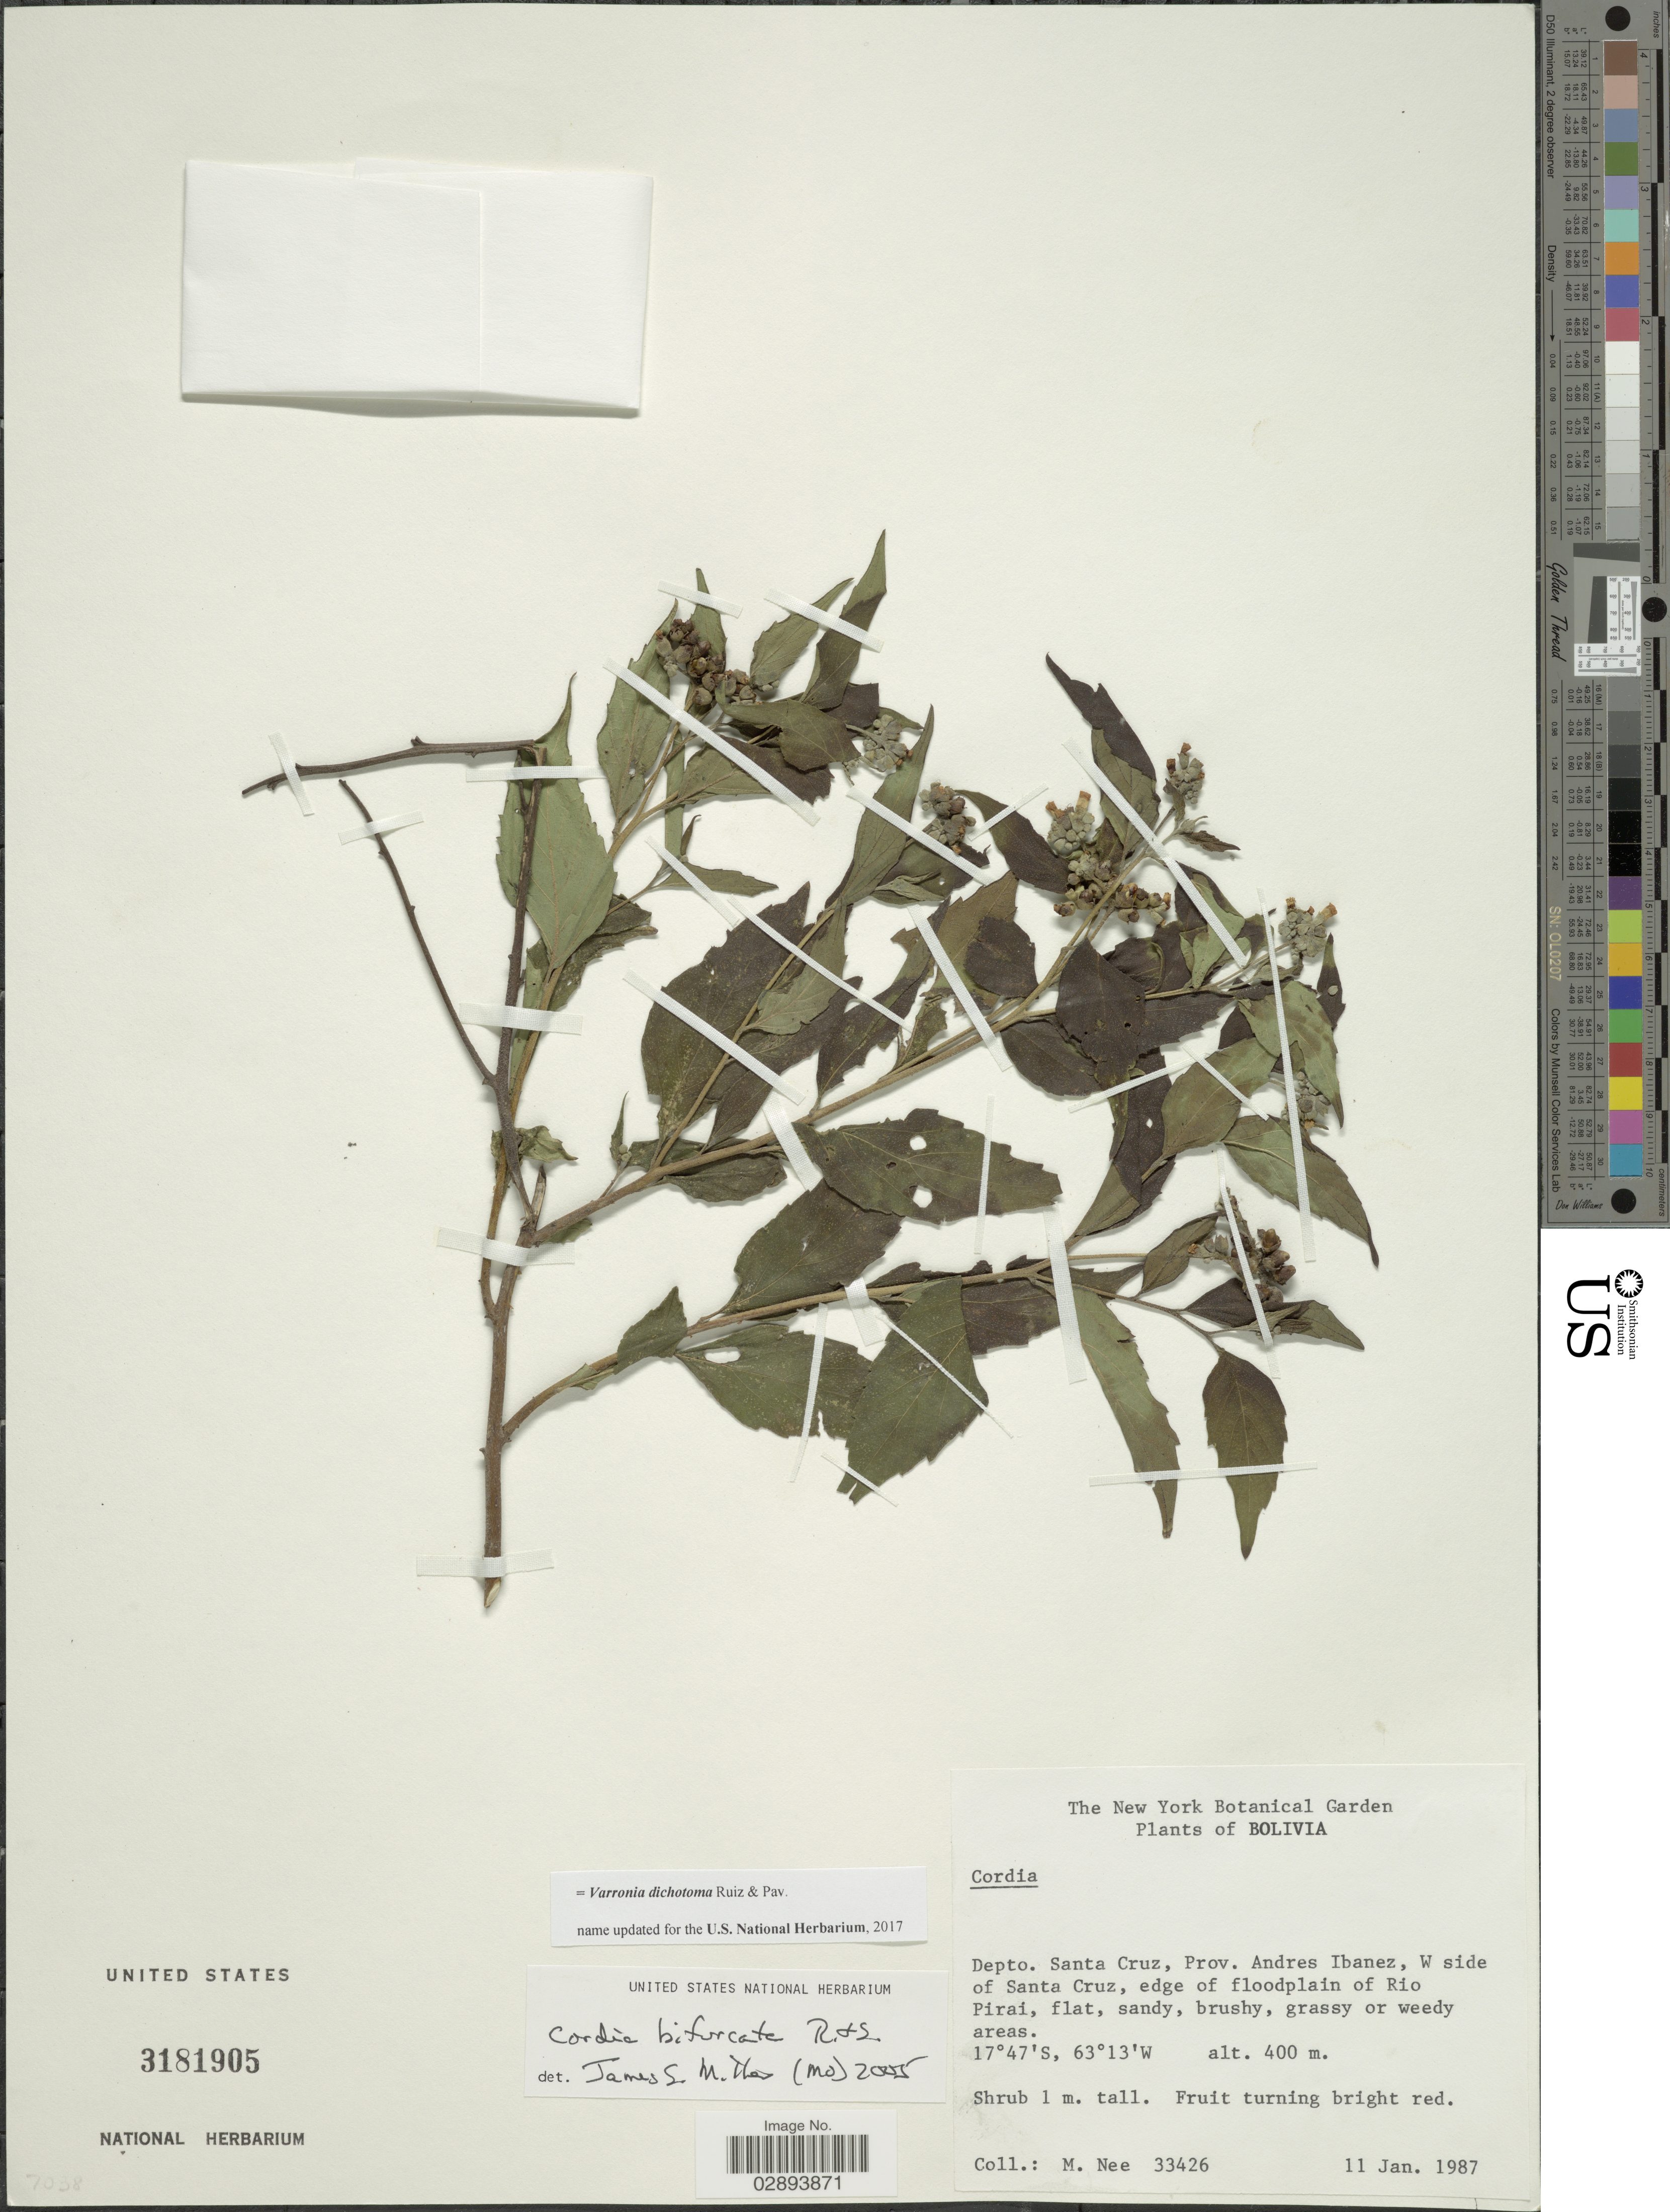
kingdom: Plantae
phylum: Tracheophyta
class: Magnoliopsida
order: Boraginales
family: Cordiaceae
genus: Varronia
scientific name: Varronia dichotoma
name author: Ruiz & Pav.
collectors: M. Nee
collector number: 33426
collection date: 1987-01-11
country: Bolivia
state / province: Santa Cruz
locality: Depto. Santa Cruz, Prov. Andres Ibanez, W side of Santa Cruz, edge of floodplain of Rio Pirai.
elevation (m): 400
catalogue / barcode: US 3181905